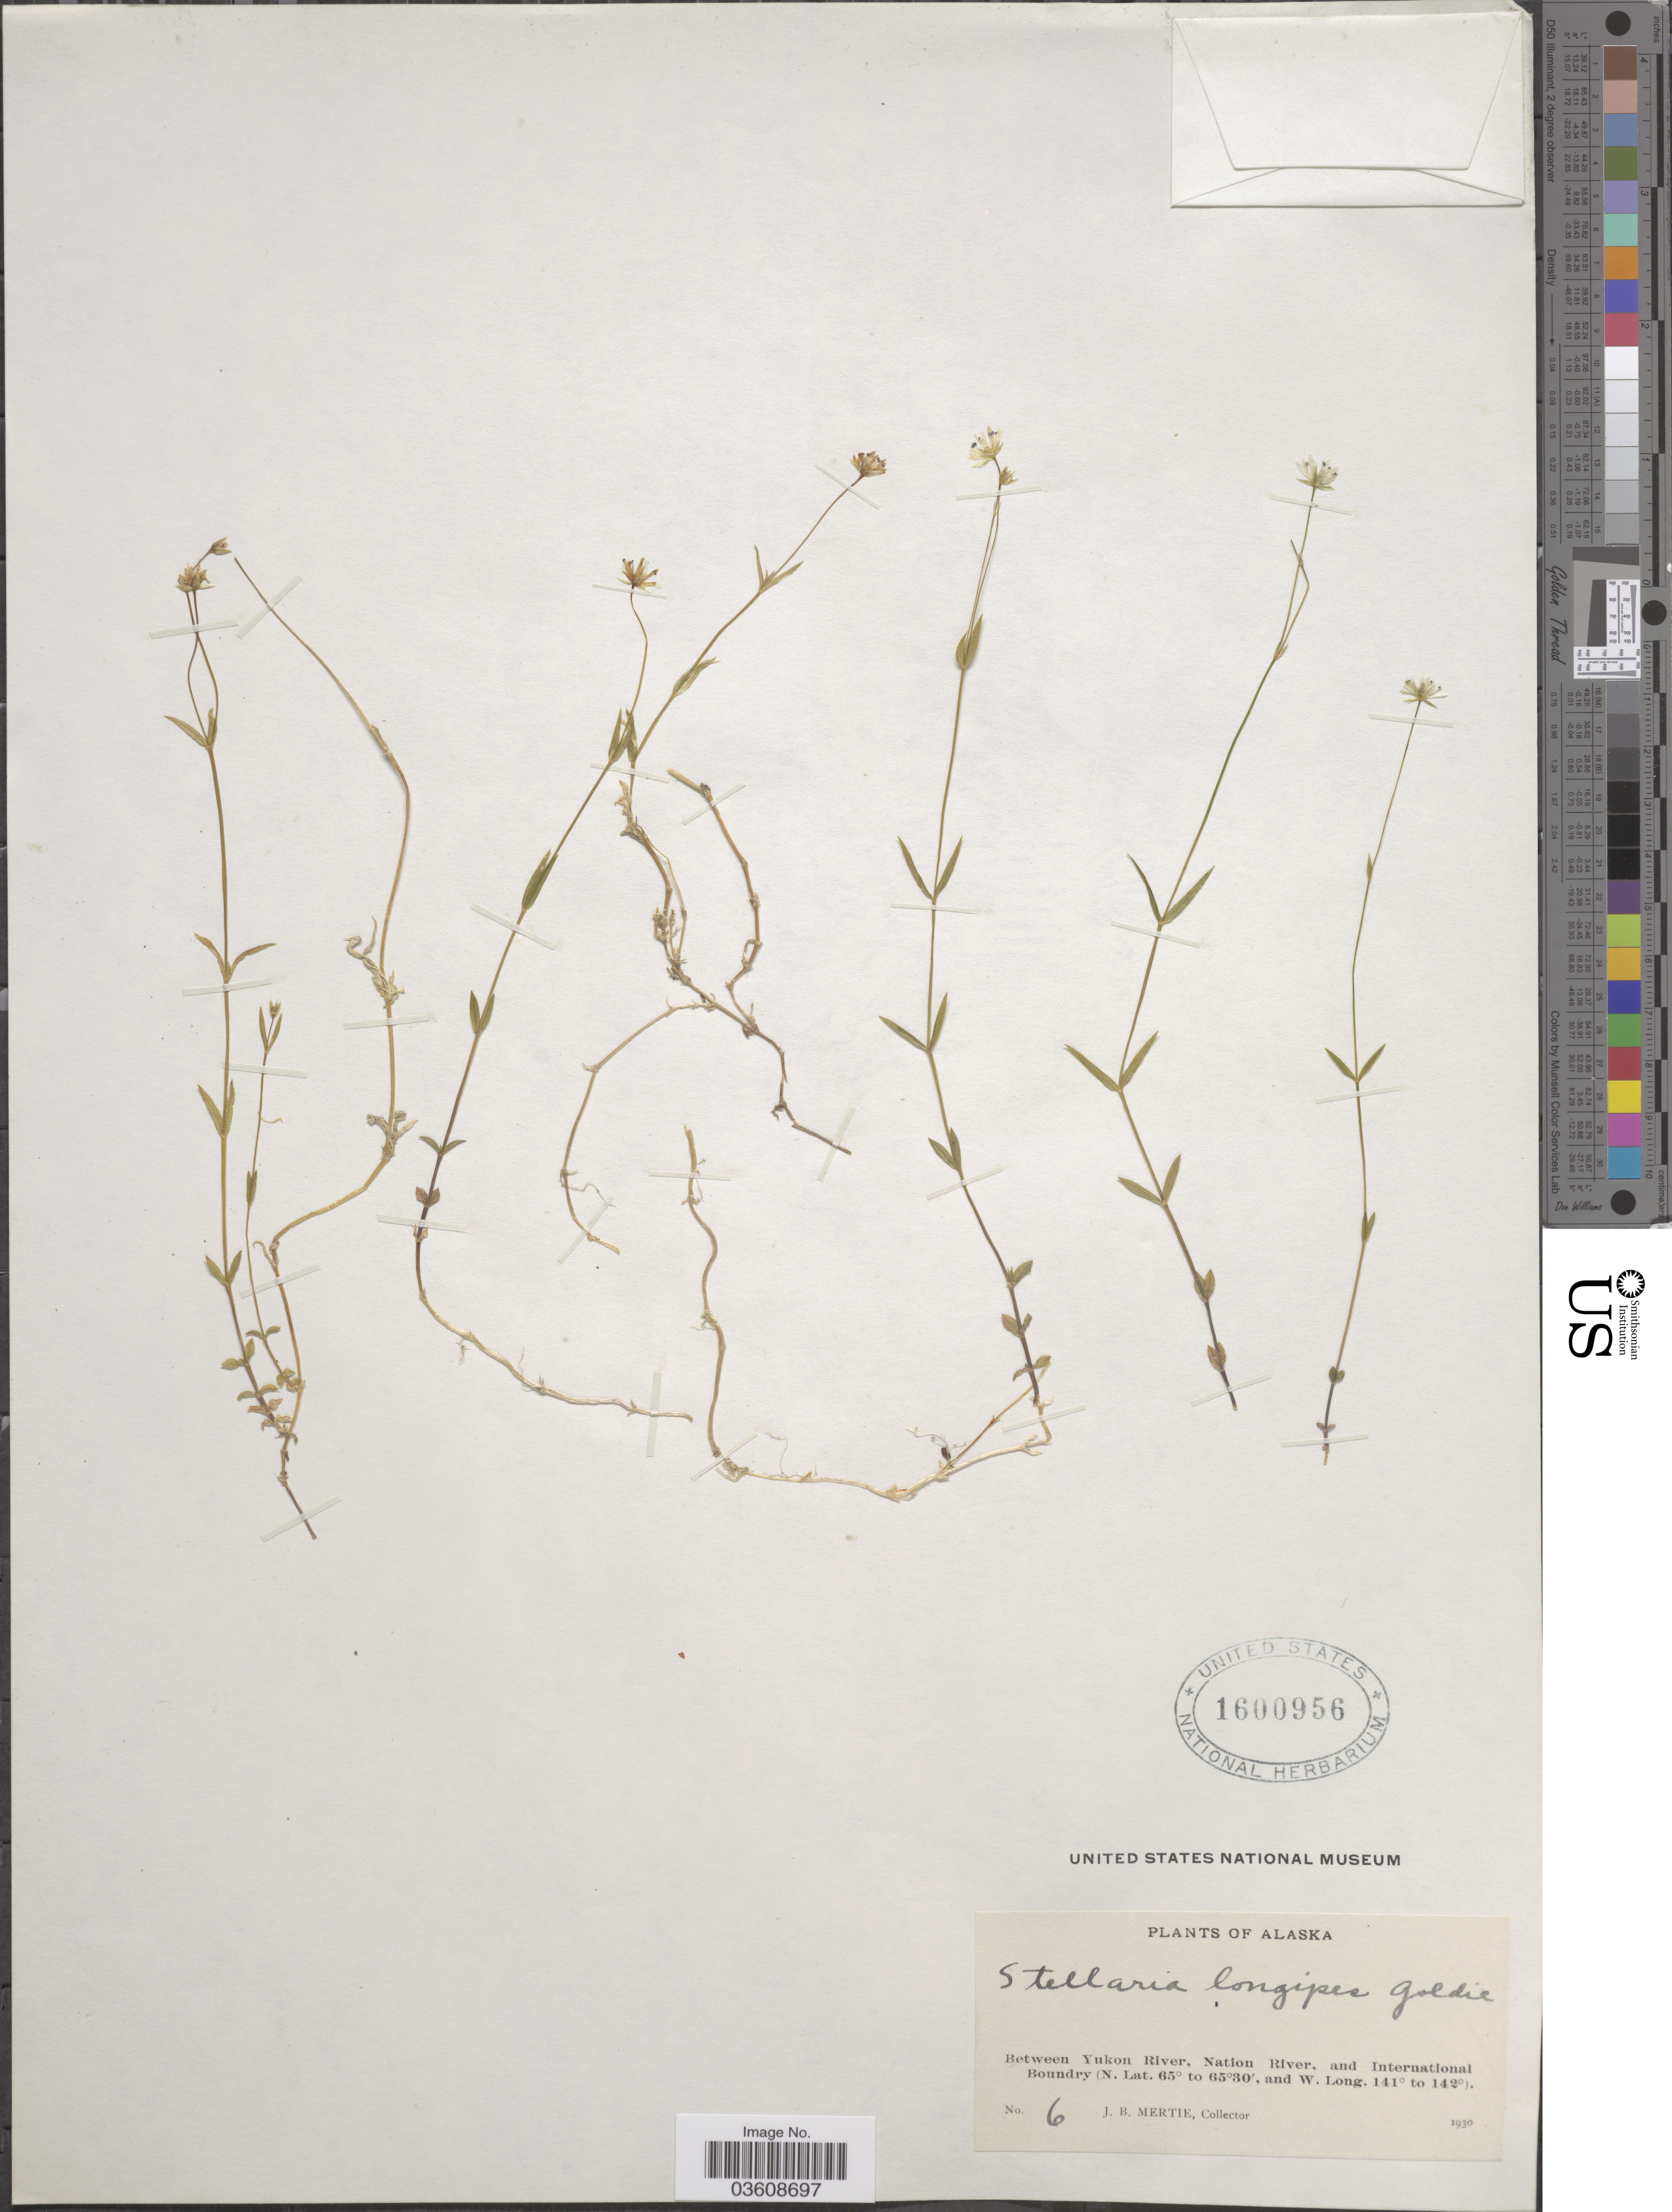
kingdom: Plantae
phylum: Tracheophyta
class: Magnoliopsida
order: Caryophyllales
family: Caryophyllaceae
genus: Stellaria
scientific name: Stellaria longipes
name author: Goldie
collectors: J. Mertie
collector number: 6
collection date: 1930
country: United States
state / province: Alaska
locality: Between Yukon River, Nation River, and International Boundary.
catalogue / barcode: US 1600956